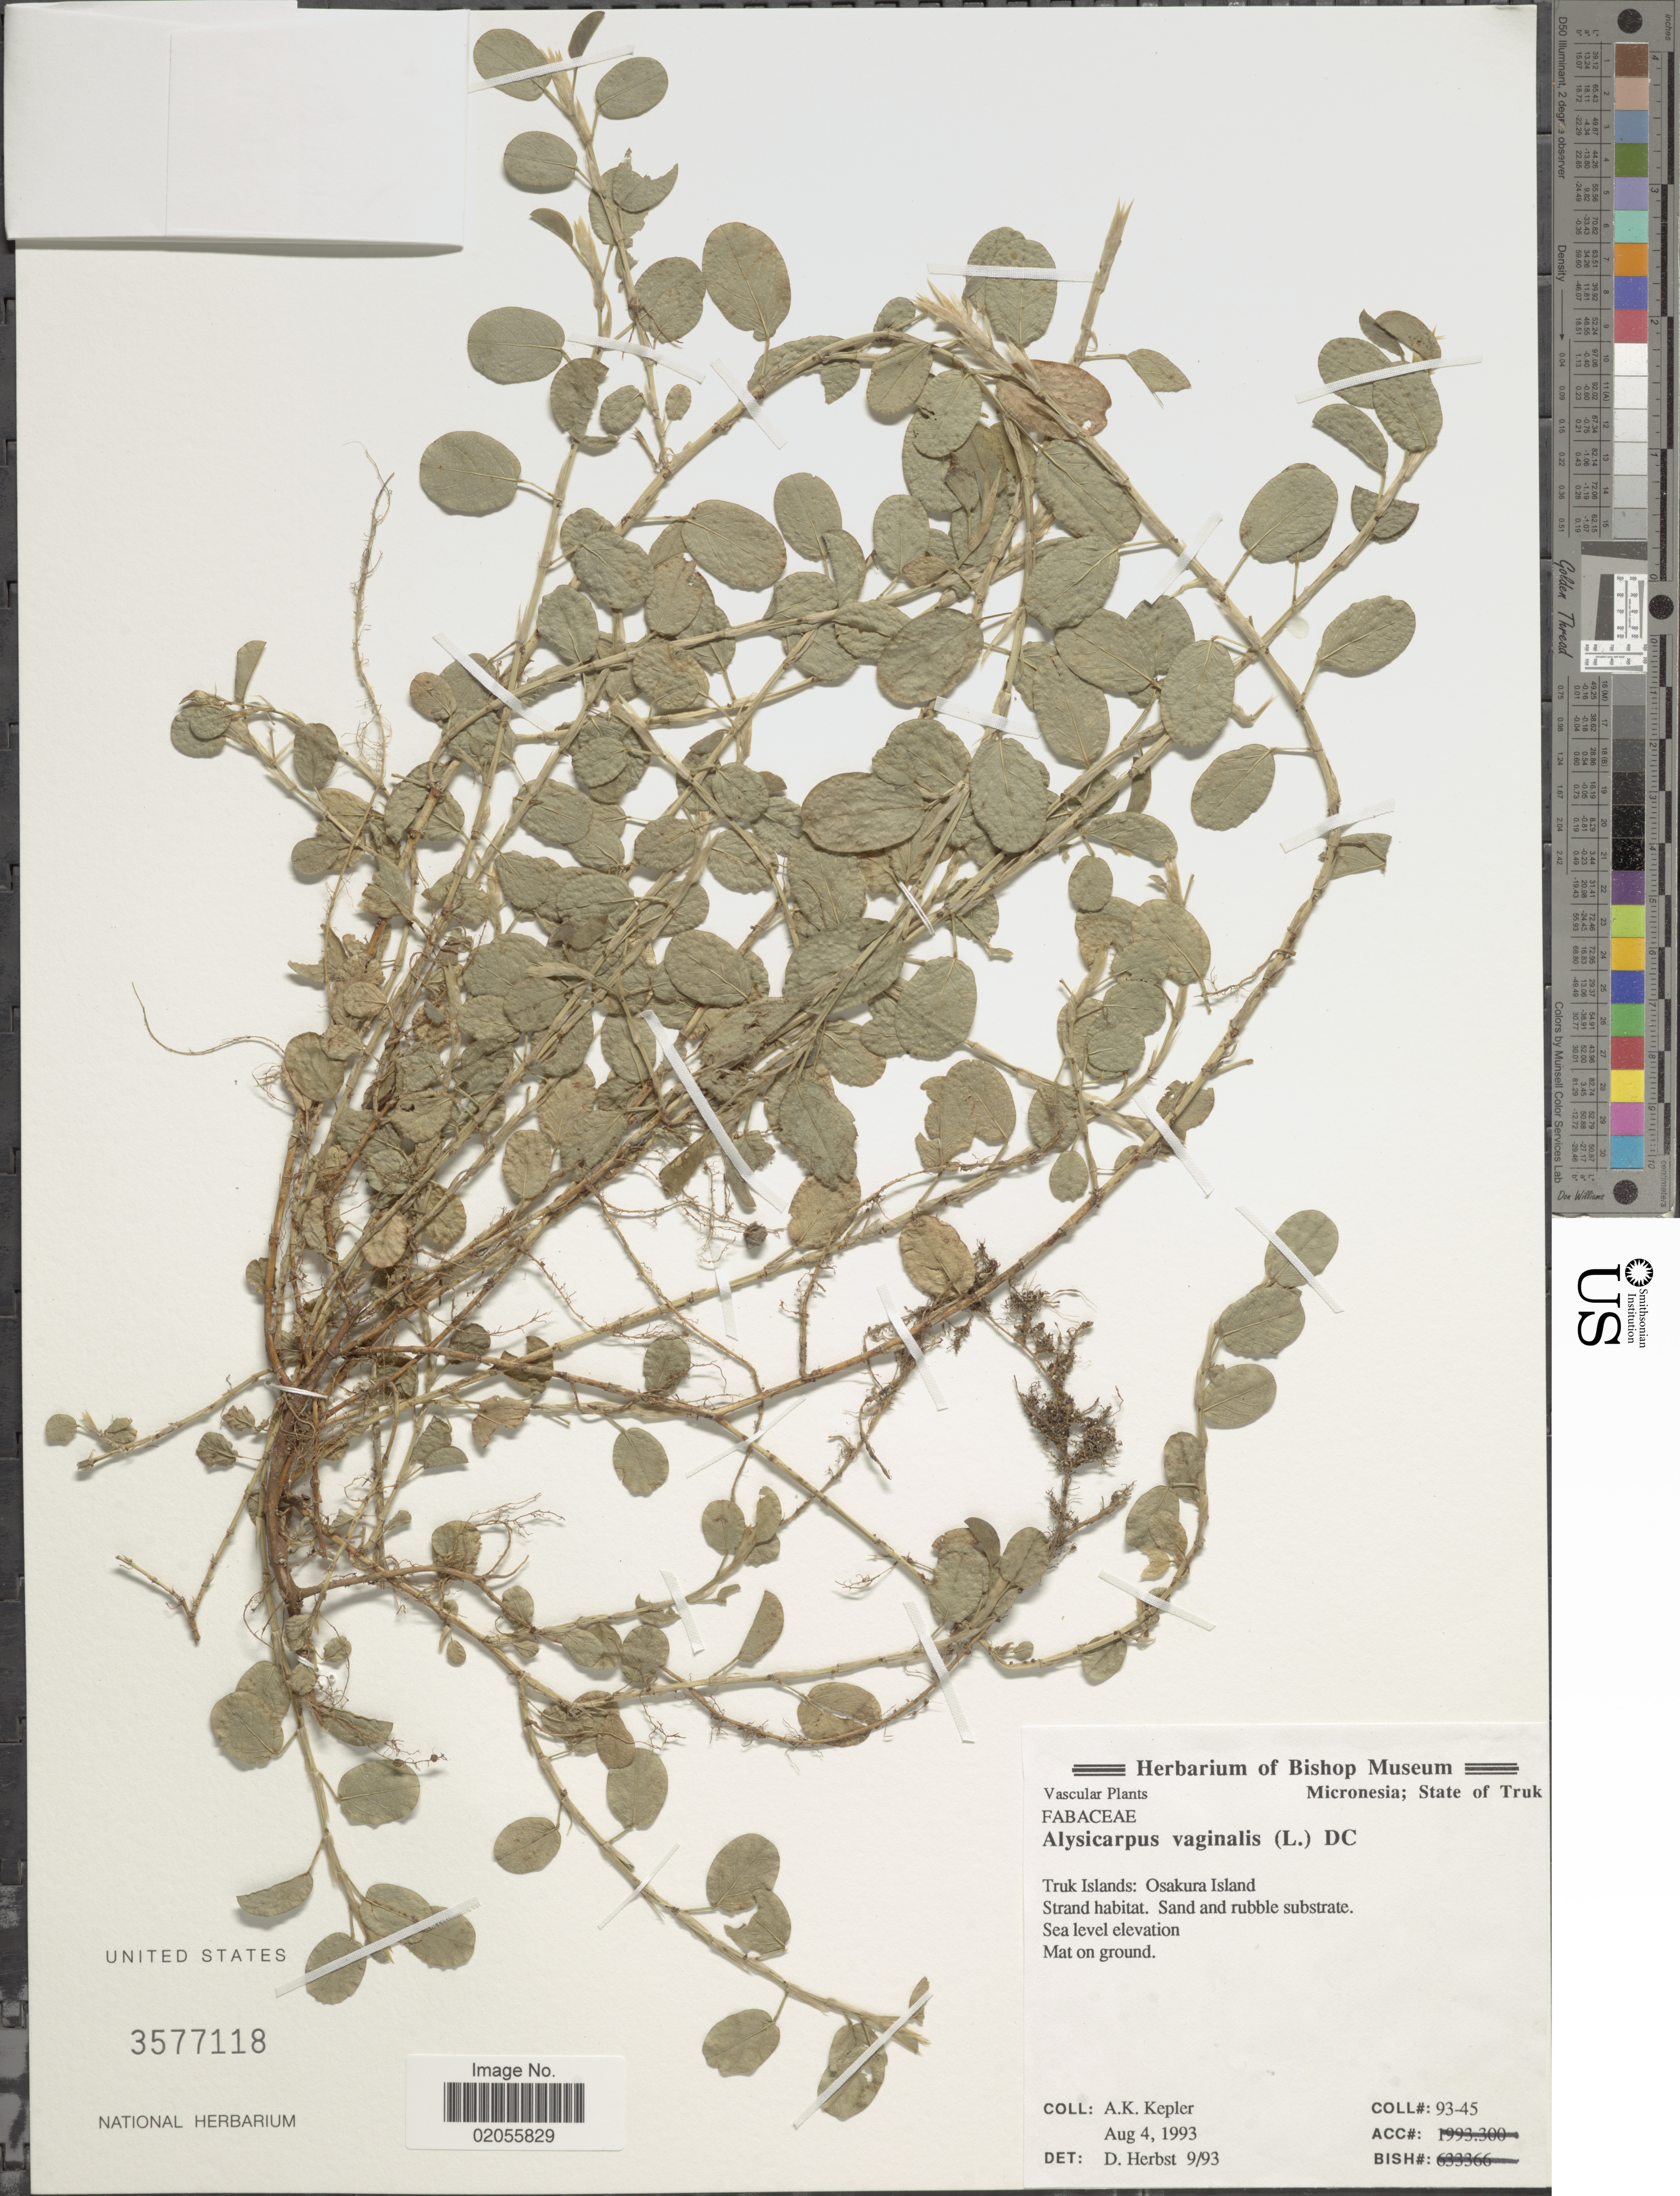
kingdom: Plantae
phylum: Tracheophyta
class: Magnoliopsida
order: Fabales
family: Fabaceae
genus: Alysicarpus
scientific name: Alysicarpus vaginalis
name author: (L.) DC.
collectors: A. K. Kepler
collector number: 93-45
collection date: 1993-08-04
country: Micronesia, Federated States of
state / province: Truk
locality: Micronesia, State of Truk. Osakura Island,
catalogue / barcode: US 3577118